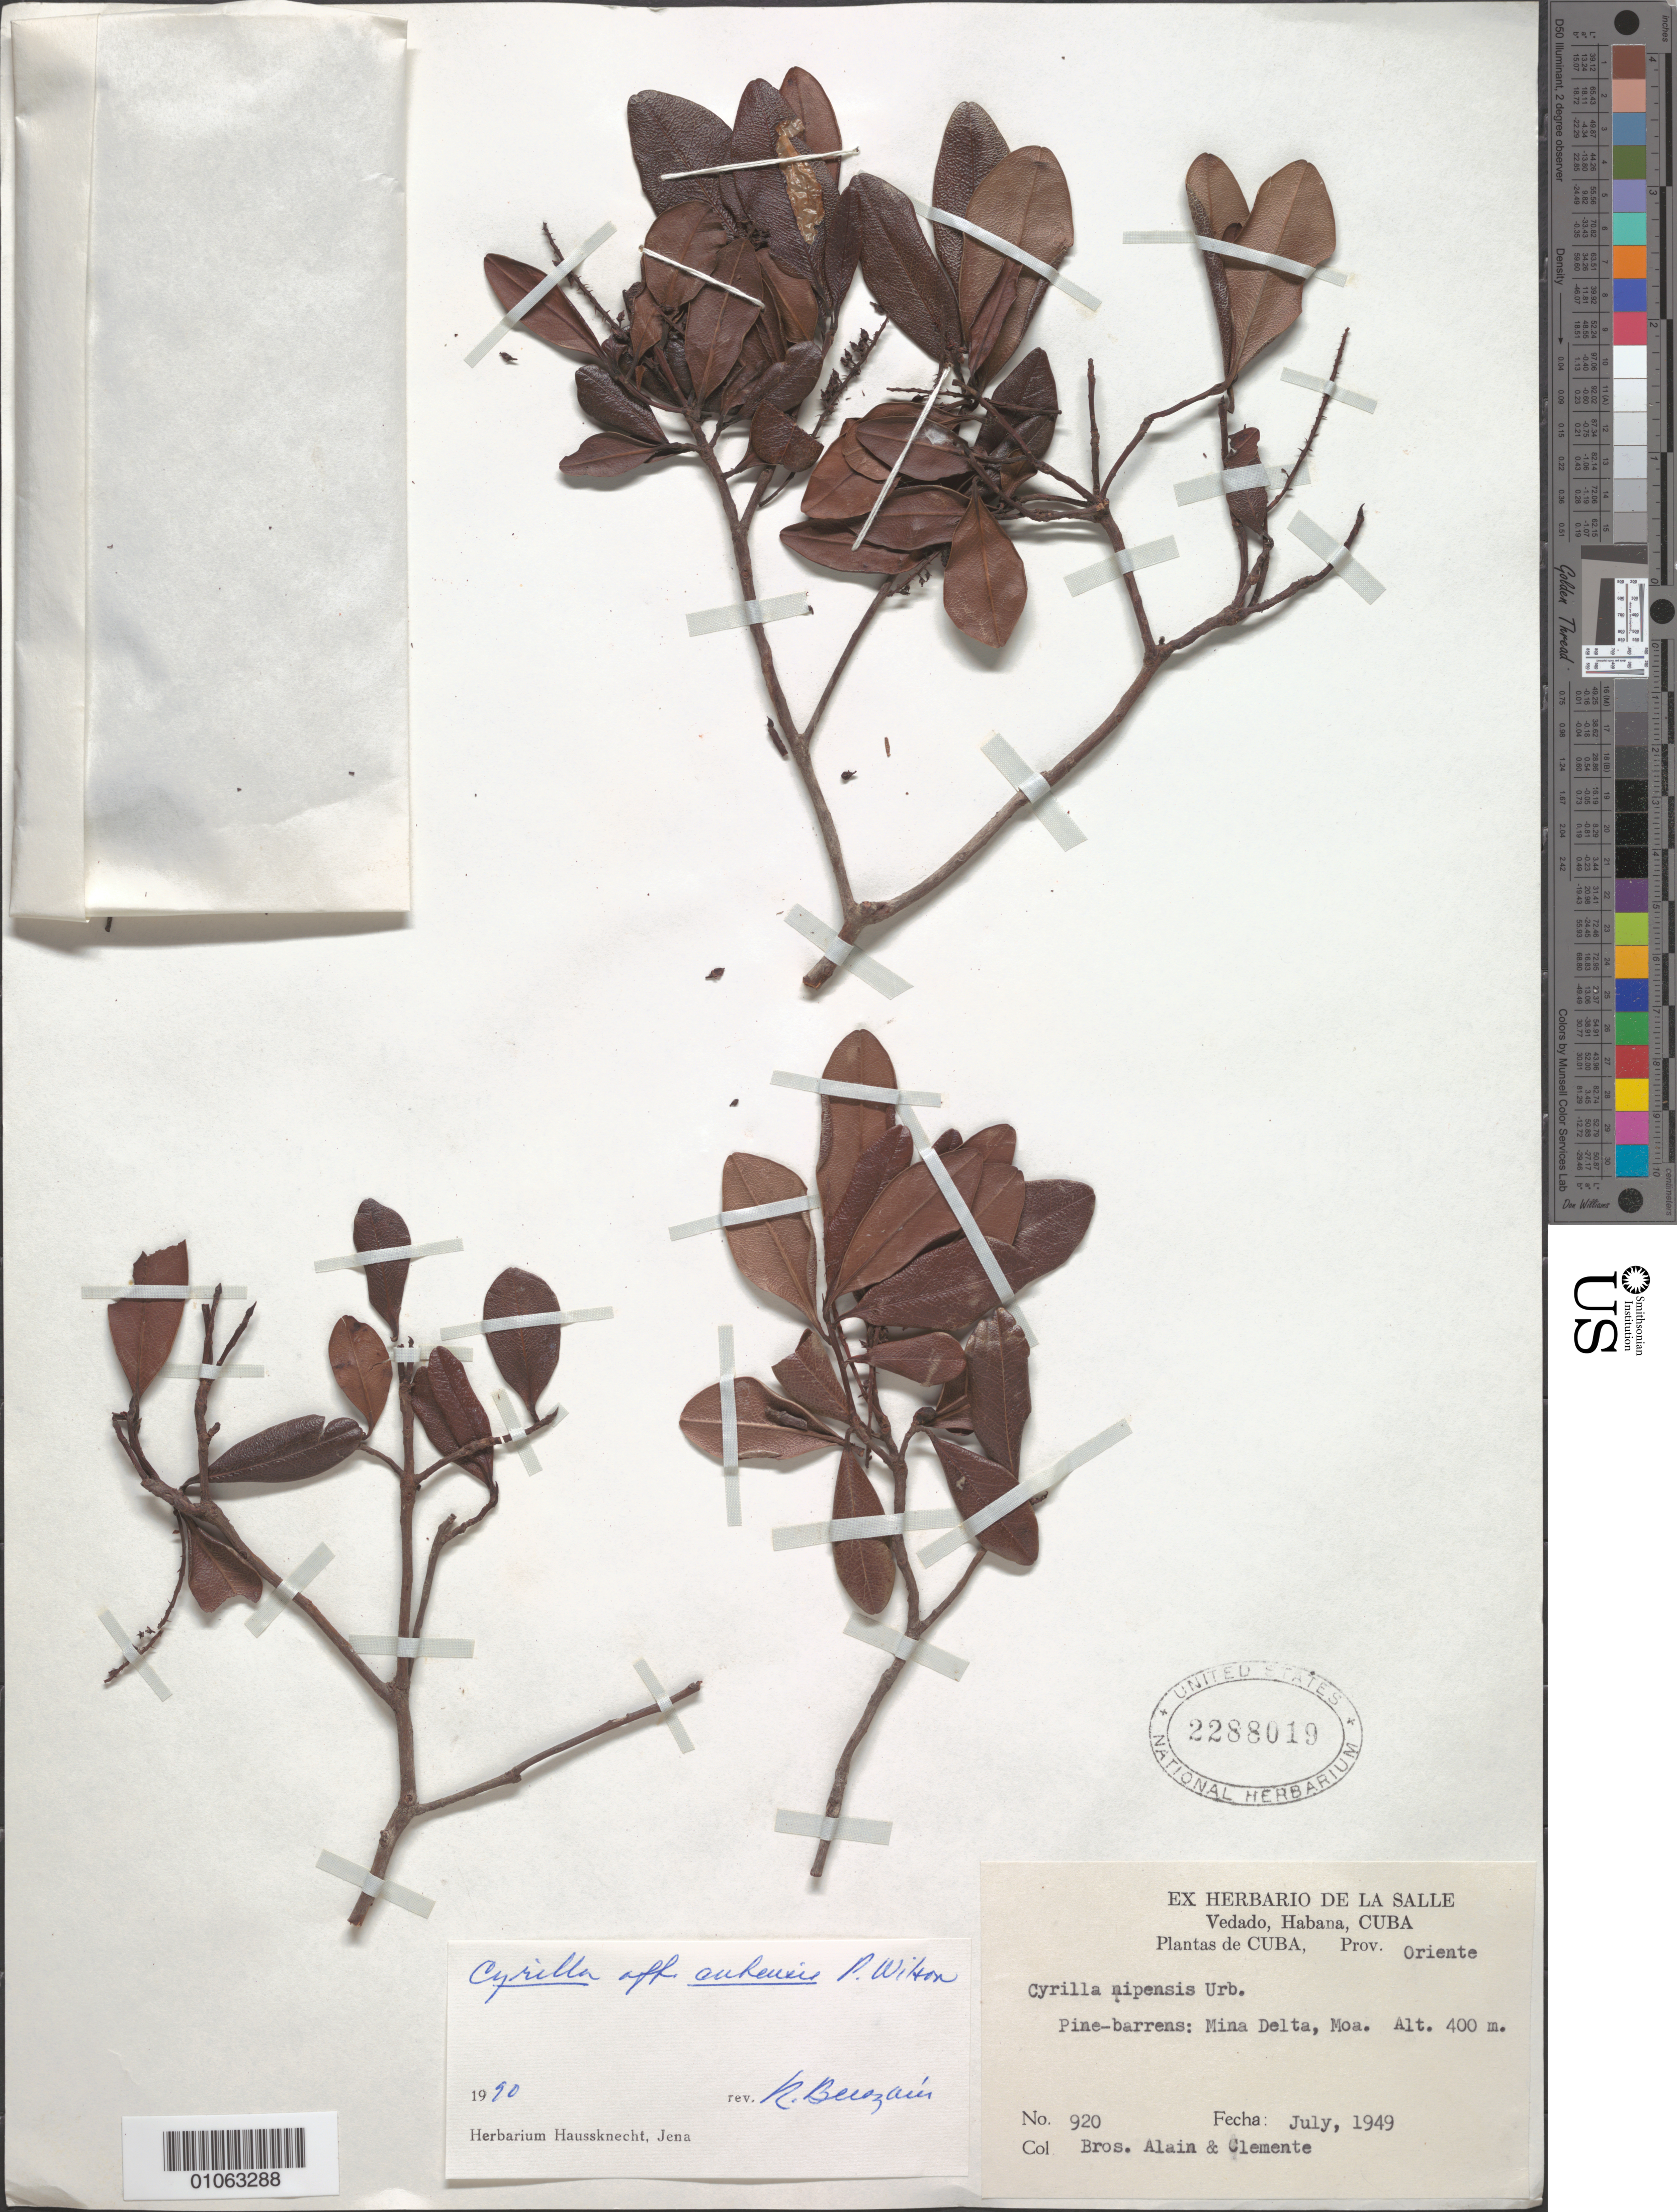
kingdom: Plantae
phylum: Tracheophyta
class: Magnoliopsida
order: Ericales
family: Cyrillaceae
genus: Cyrilla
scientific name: Cyrilla cubensis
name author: P. Wilson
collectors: A. H. Liogier & Bro. Clemente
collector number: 920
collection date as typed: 01 Jul 1949 to 31 Jul 1949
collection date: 1949-07-01/1949-07-31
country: Cuba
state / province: Holguín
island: Cuba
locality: Pine-barrens, mina Delta, Moa [Oriente]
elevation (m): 400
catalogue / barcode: US 2288019